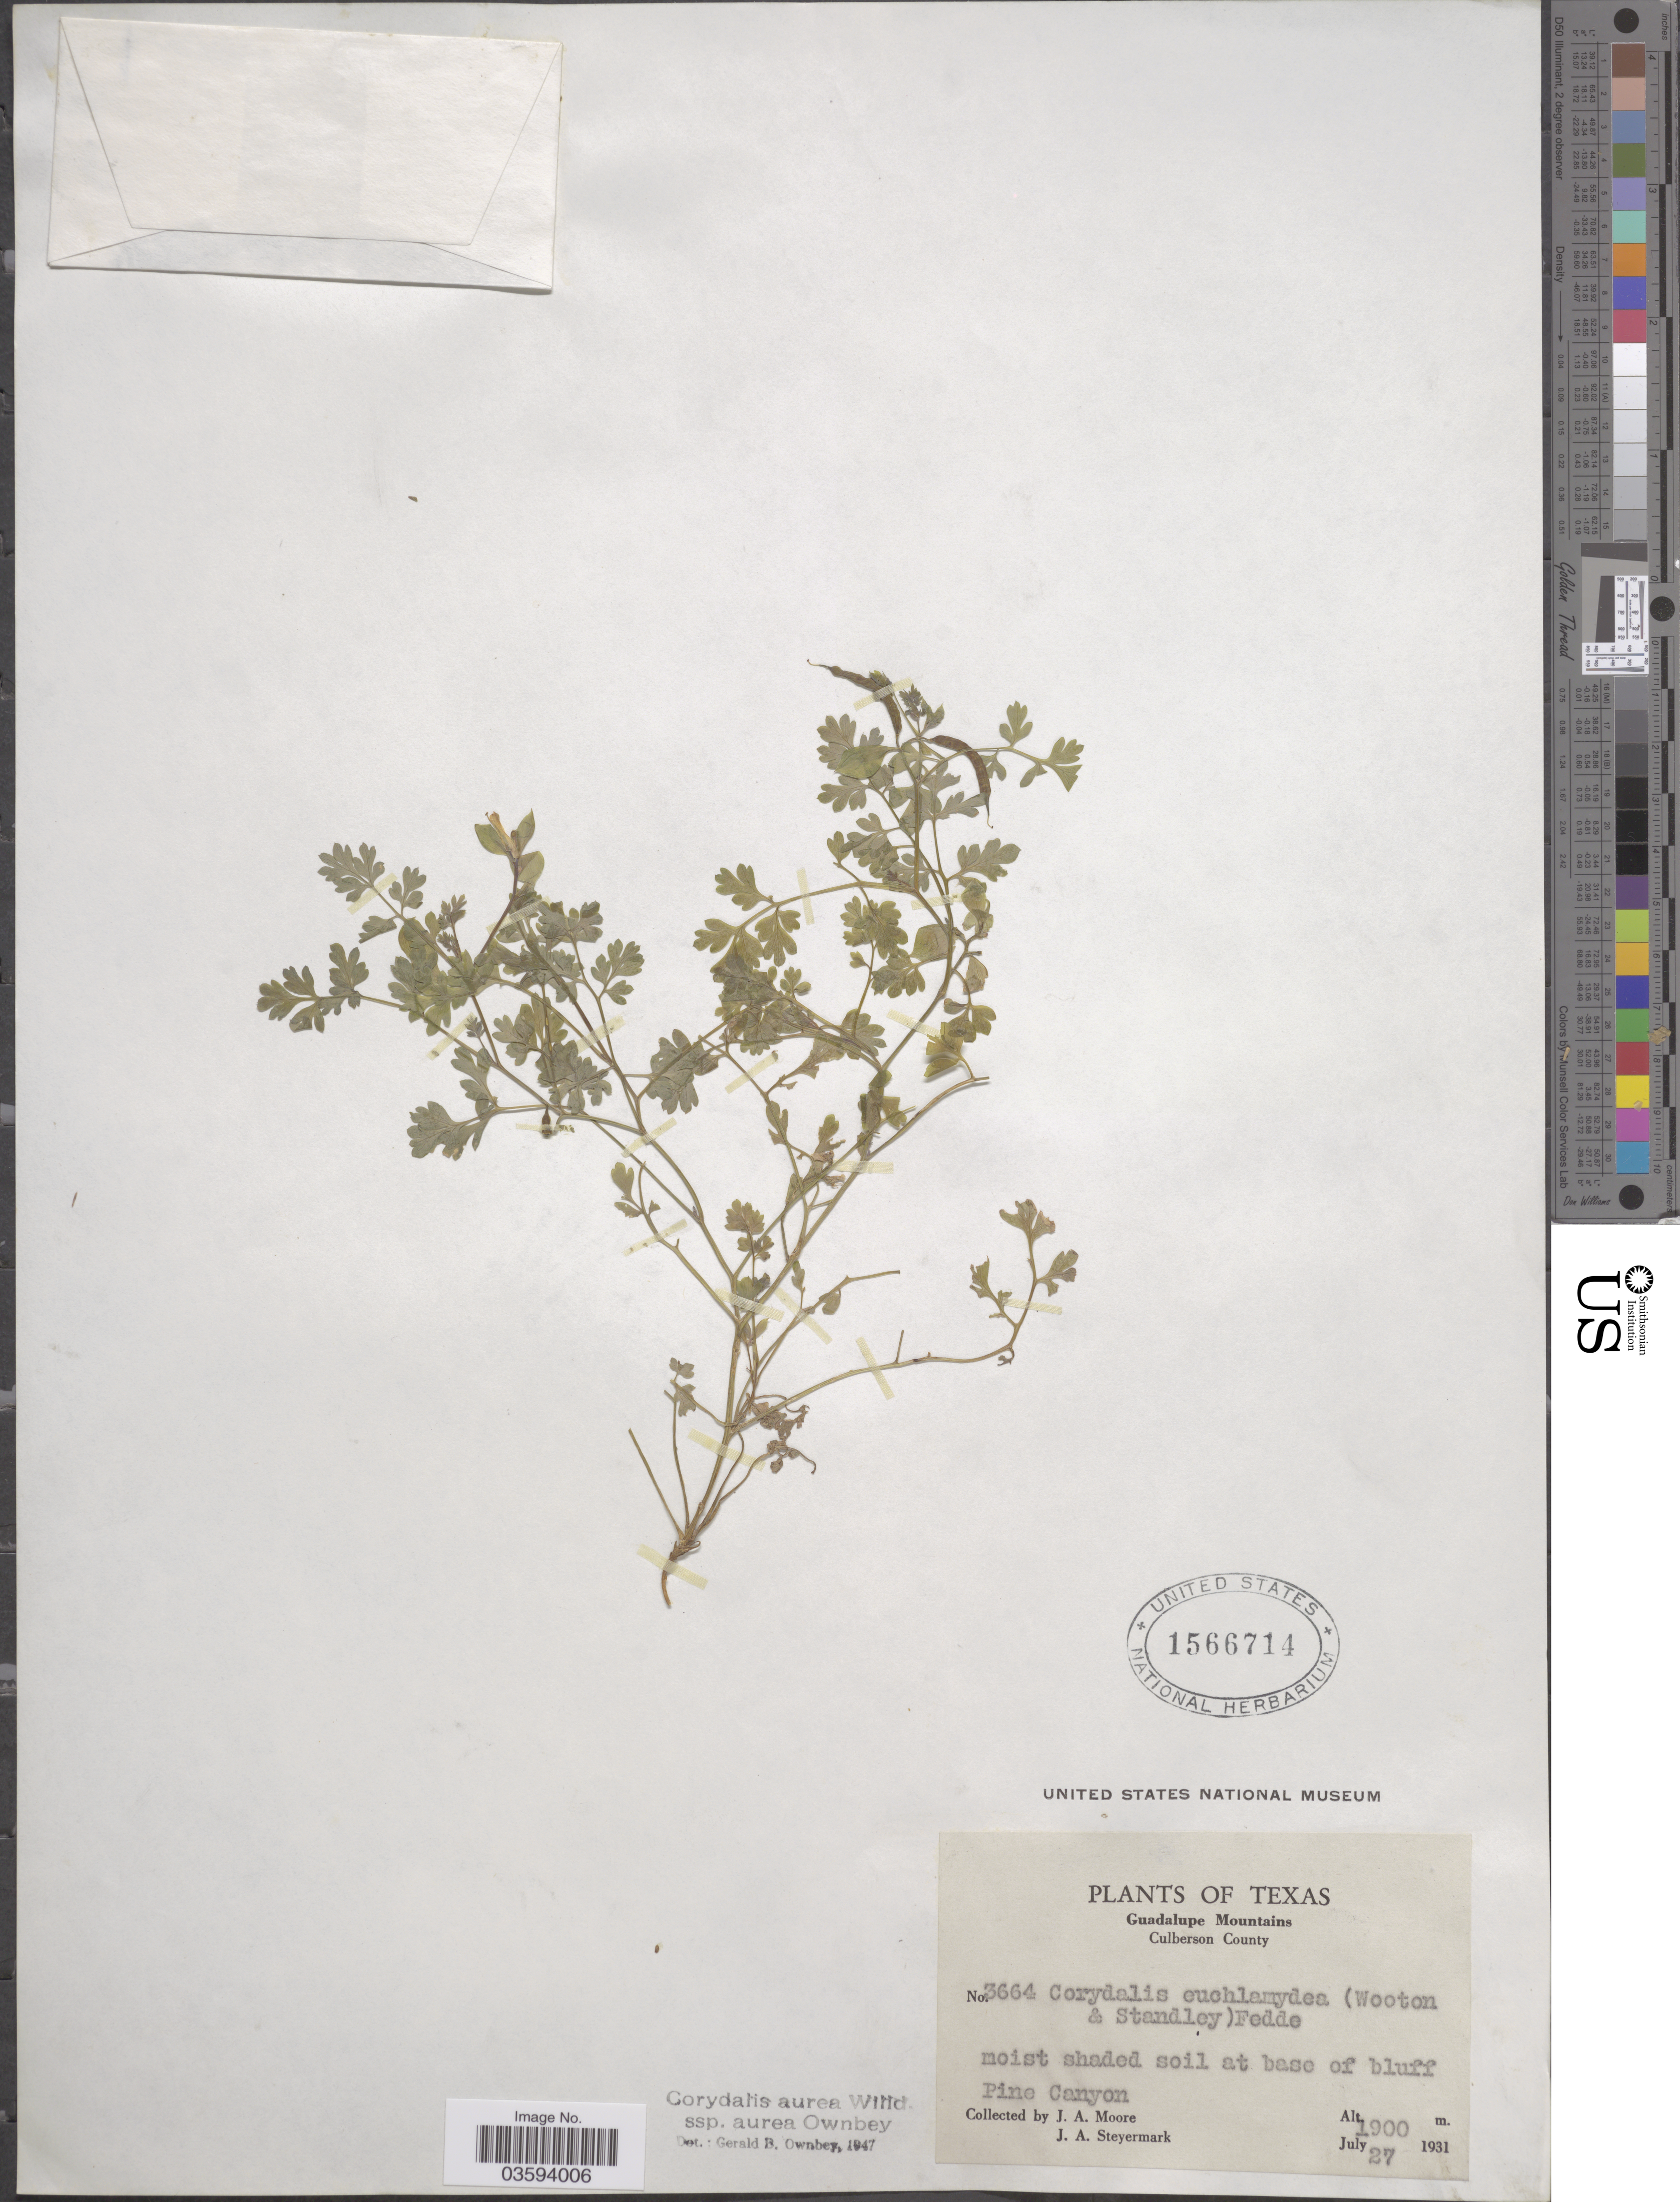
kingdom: Plantae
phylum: Tracheophyta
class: Magnoliopsida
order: Ranunculales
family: Papaveraceae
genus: Corydalis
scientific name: Corydalis aurea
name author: Willd.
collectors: J. A. Moore & J. Steyermark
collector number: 3664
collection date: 1931-07-27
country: United States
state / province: Texas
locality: Guadalupe Mountains, Culberson County. Moist shaded soil at base of bluff Pine Canyon.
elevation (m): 1900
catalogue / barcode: US 1566714